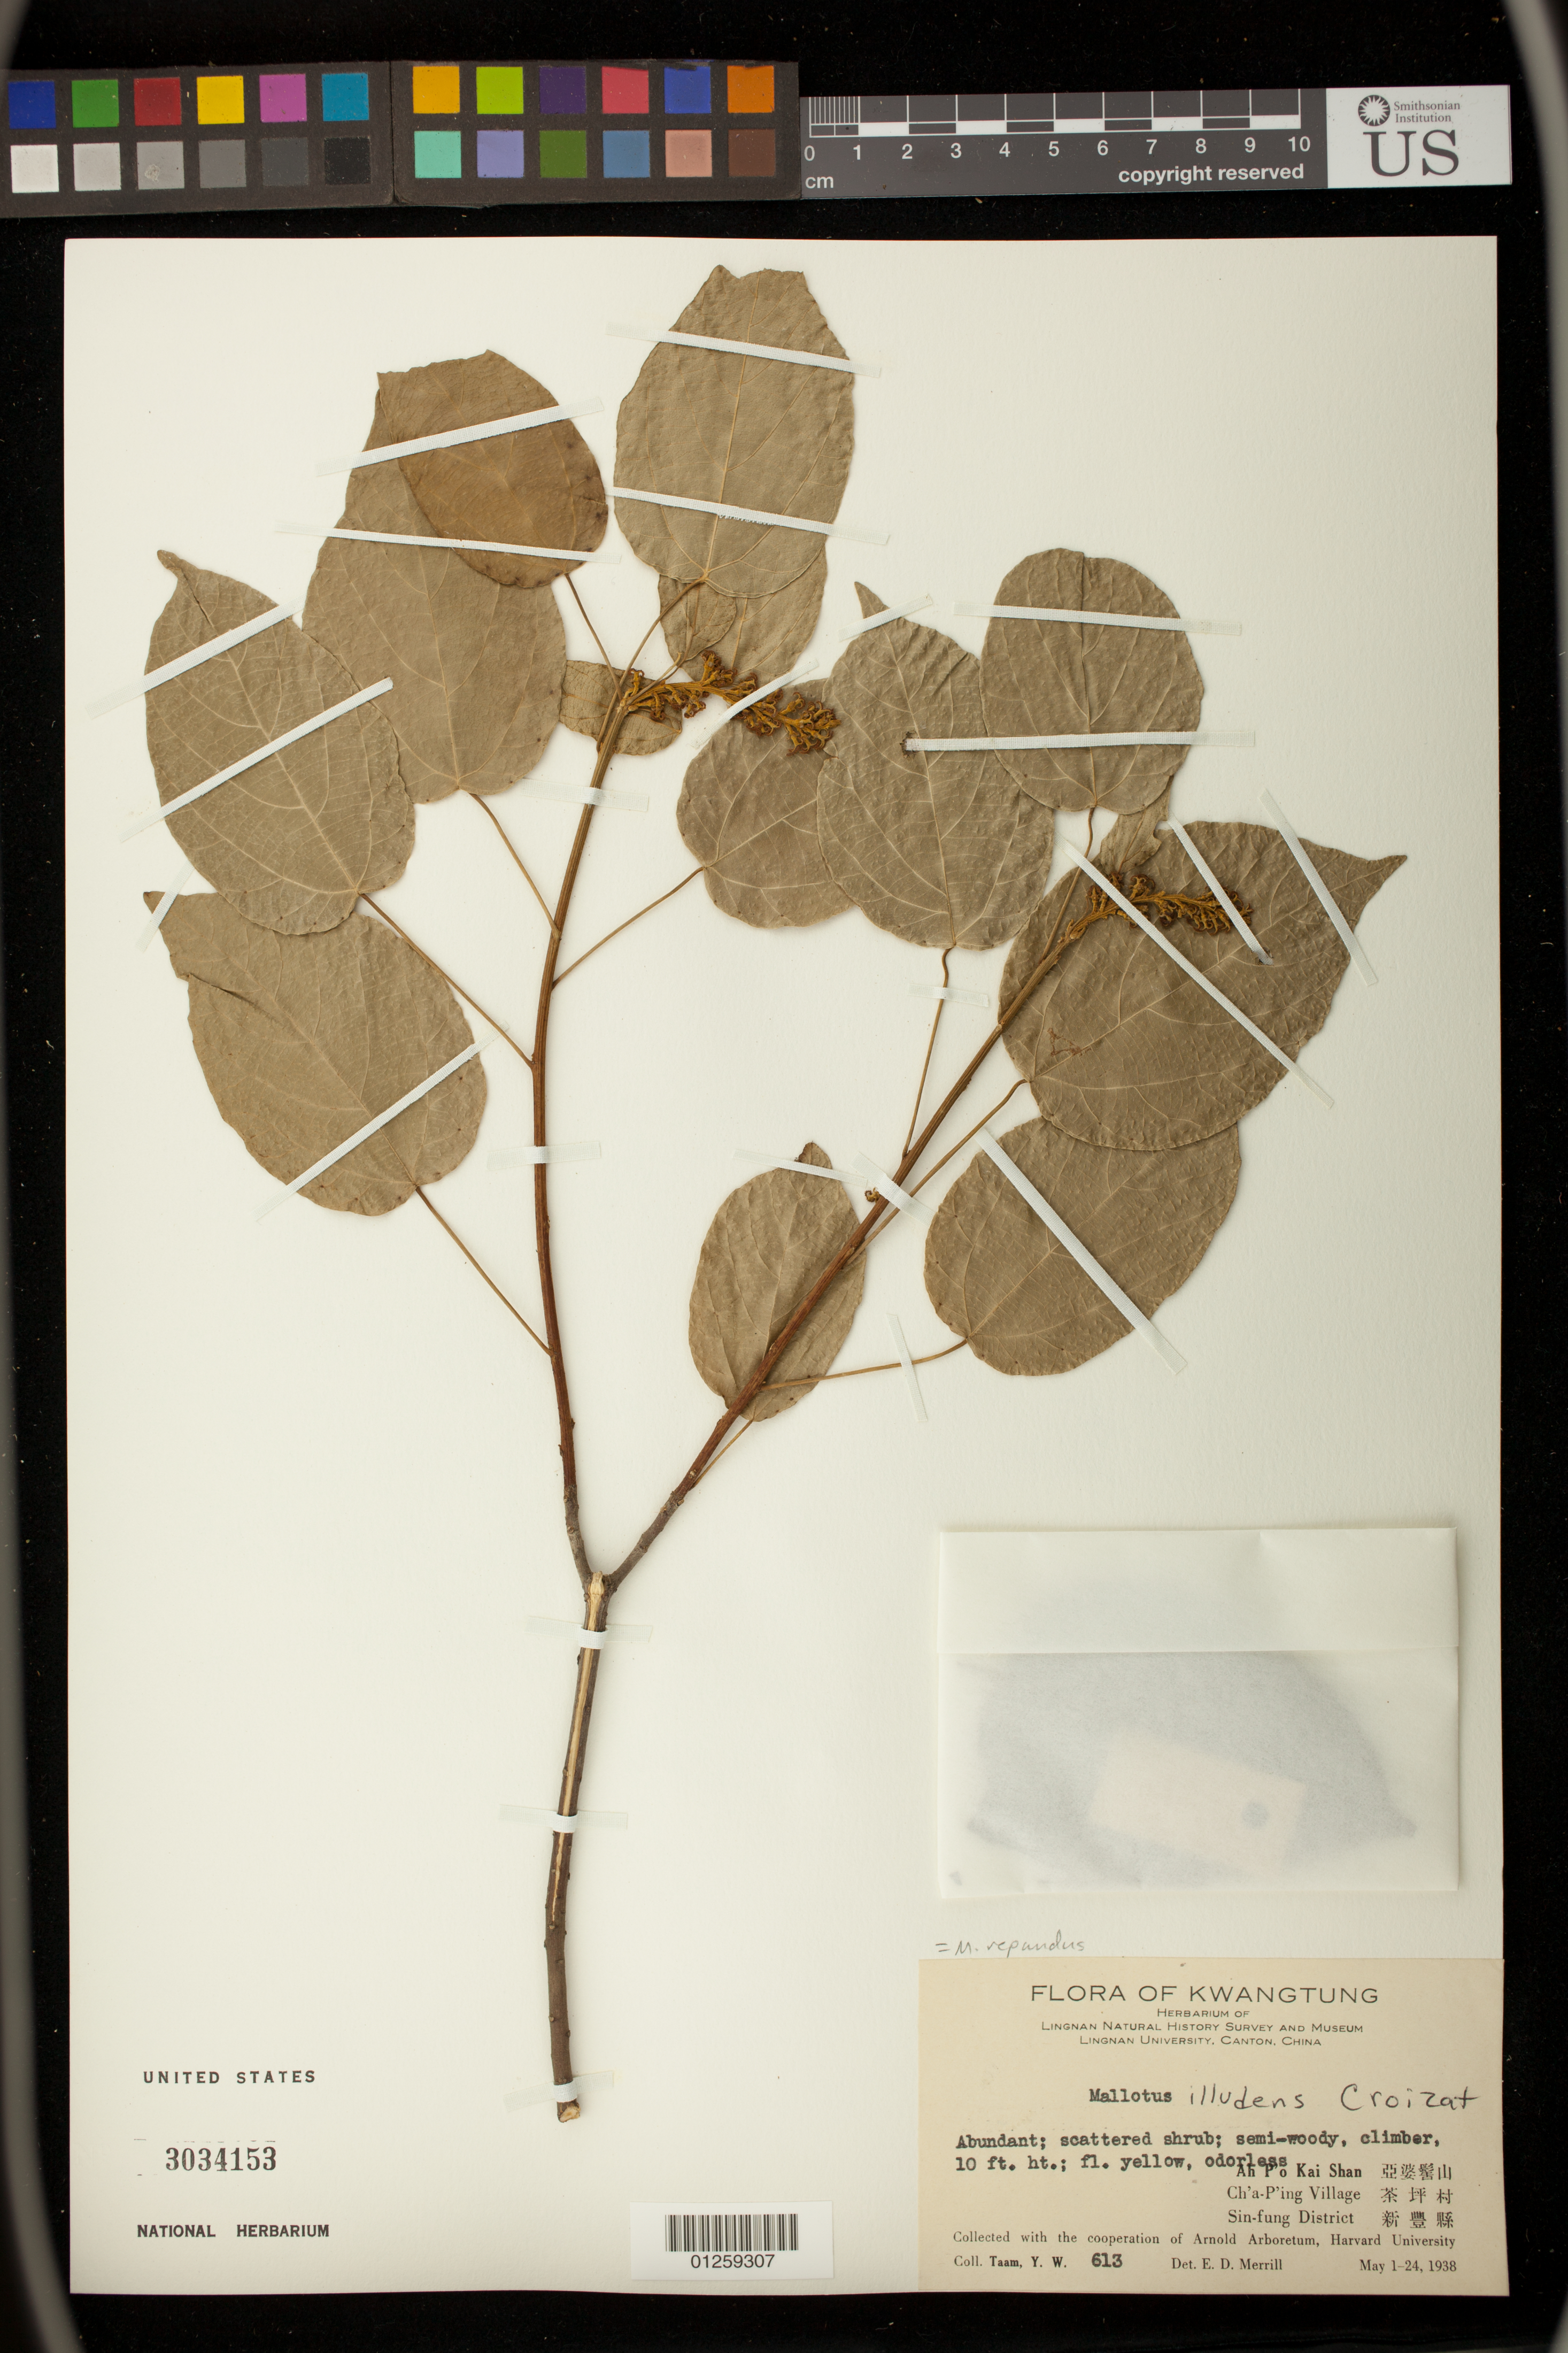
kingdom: Plantae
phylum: Tracheophyta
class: Magnoliopsida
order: Malpighiales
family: Euphorbiaceae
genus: Mallotus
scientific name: Mallotus repandus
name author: (Rottler) Müll. Arg.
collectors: Y. W. Taam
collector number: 613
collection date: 1938-05-01/1938-05-24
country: China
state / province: Guangdong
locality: Ah P'o Kai Shan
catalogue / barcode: US 3034153